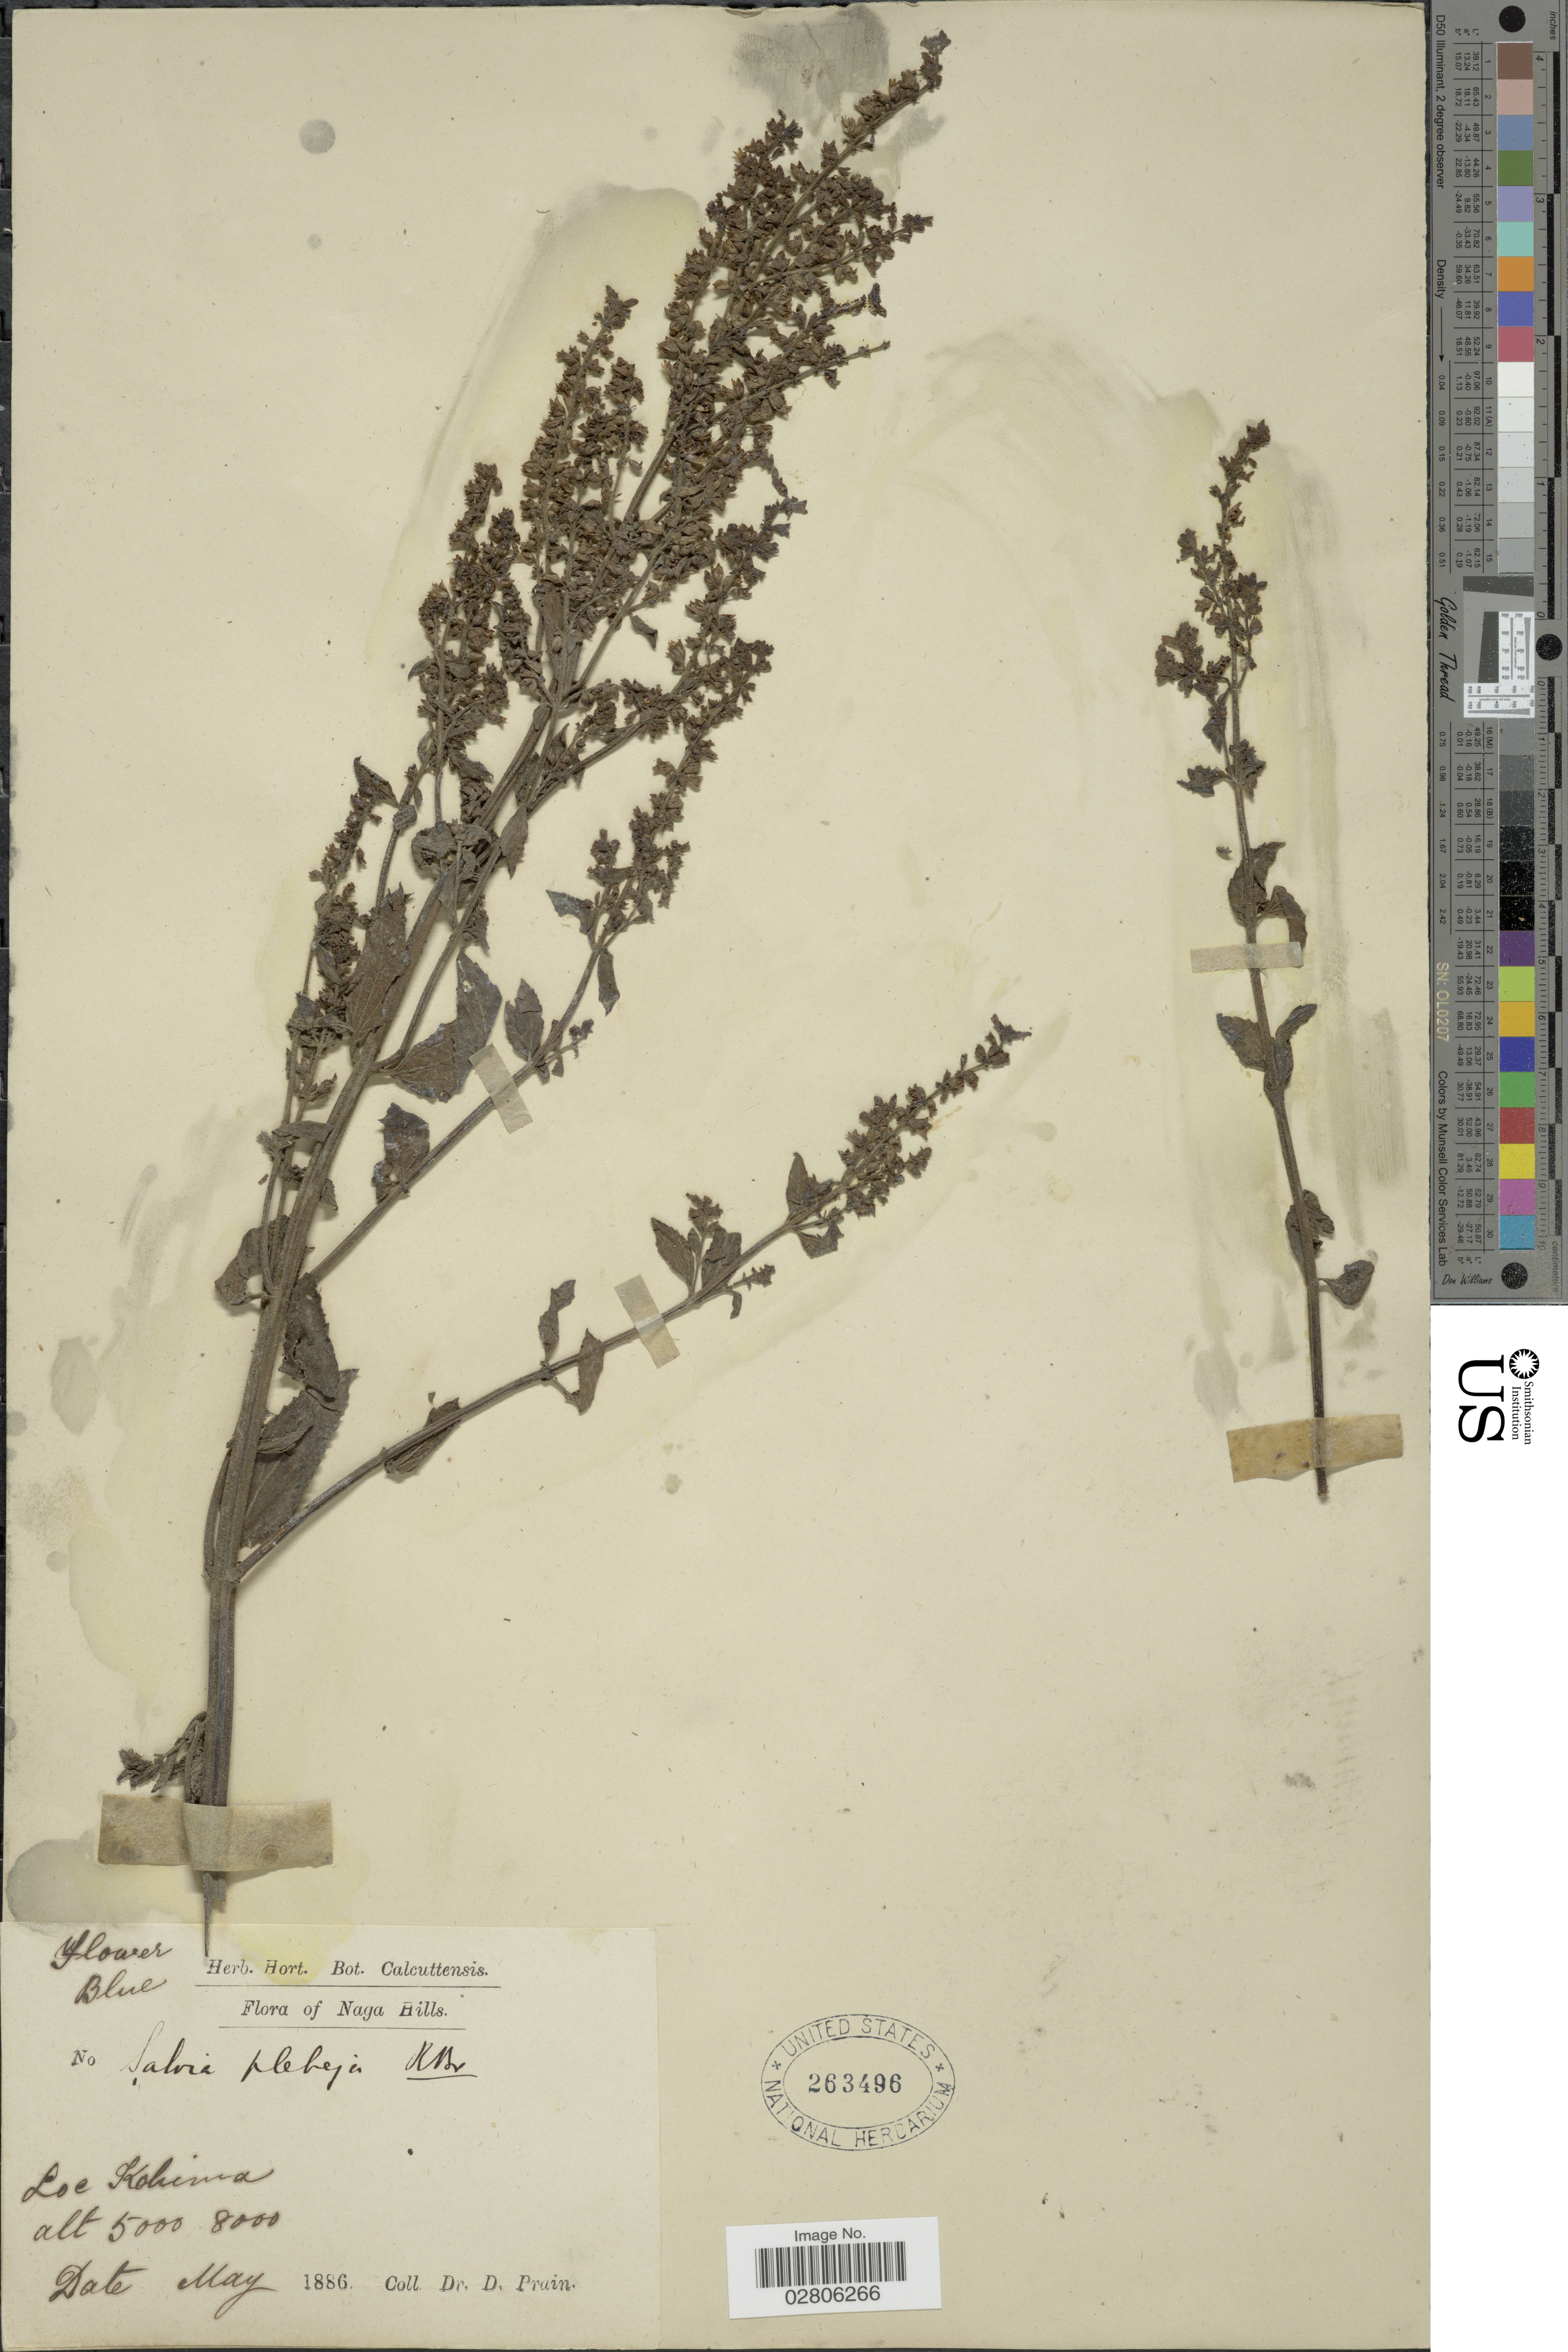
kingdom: Plantae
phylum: Tracheophyta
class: Magnoliopsida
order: Lamiales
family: Lamiaceae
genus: Salvia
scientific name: Salvia plebeia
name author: R. Br.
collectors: D. Prain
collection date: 1886-05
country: India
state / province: Nagaland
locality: Naga Hills, Kohima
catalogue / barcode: US 263496